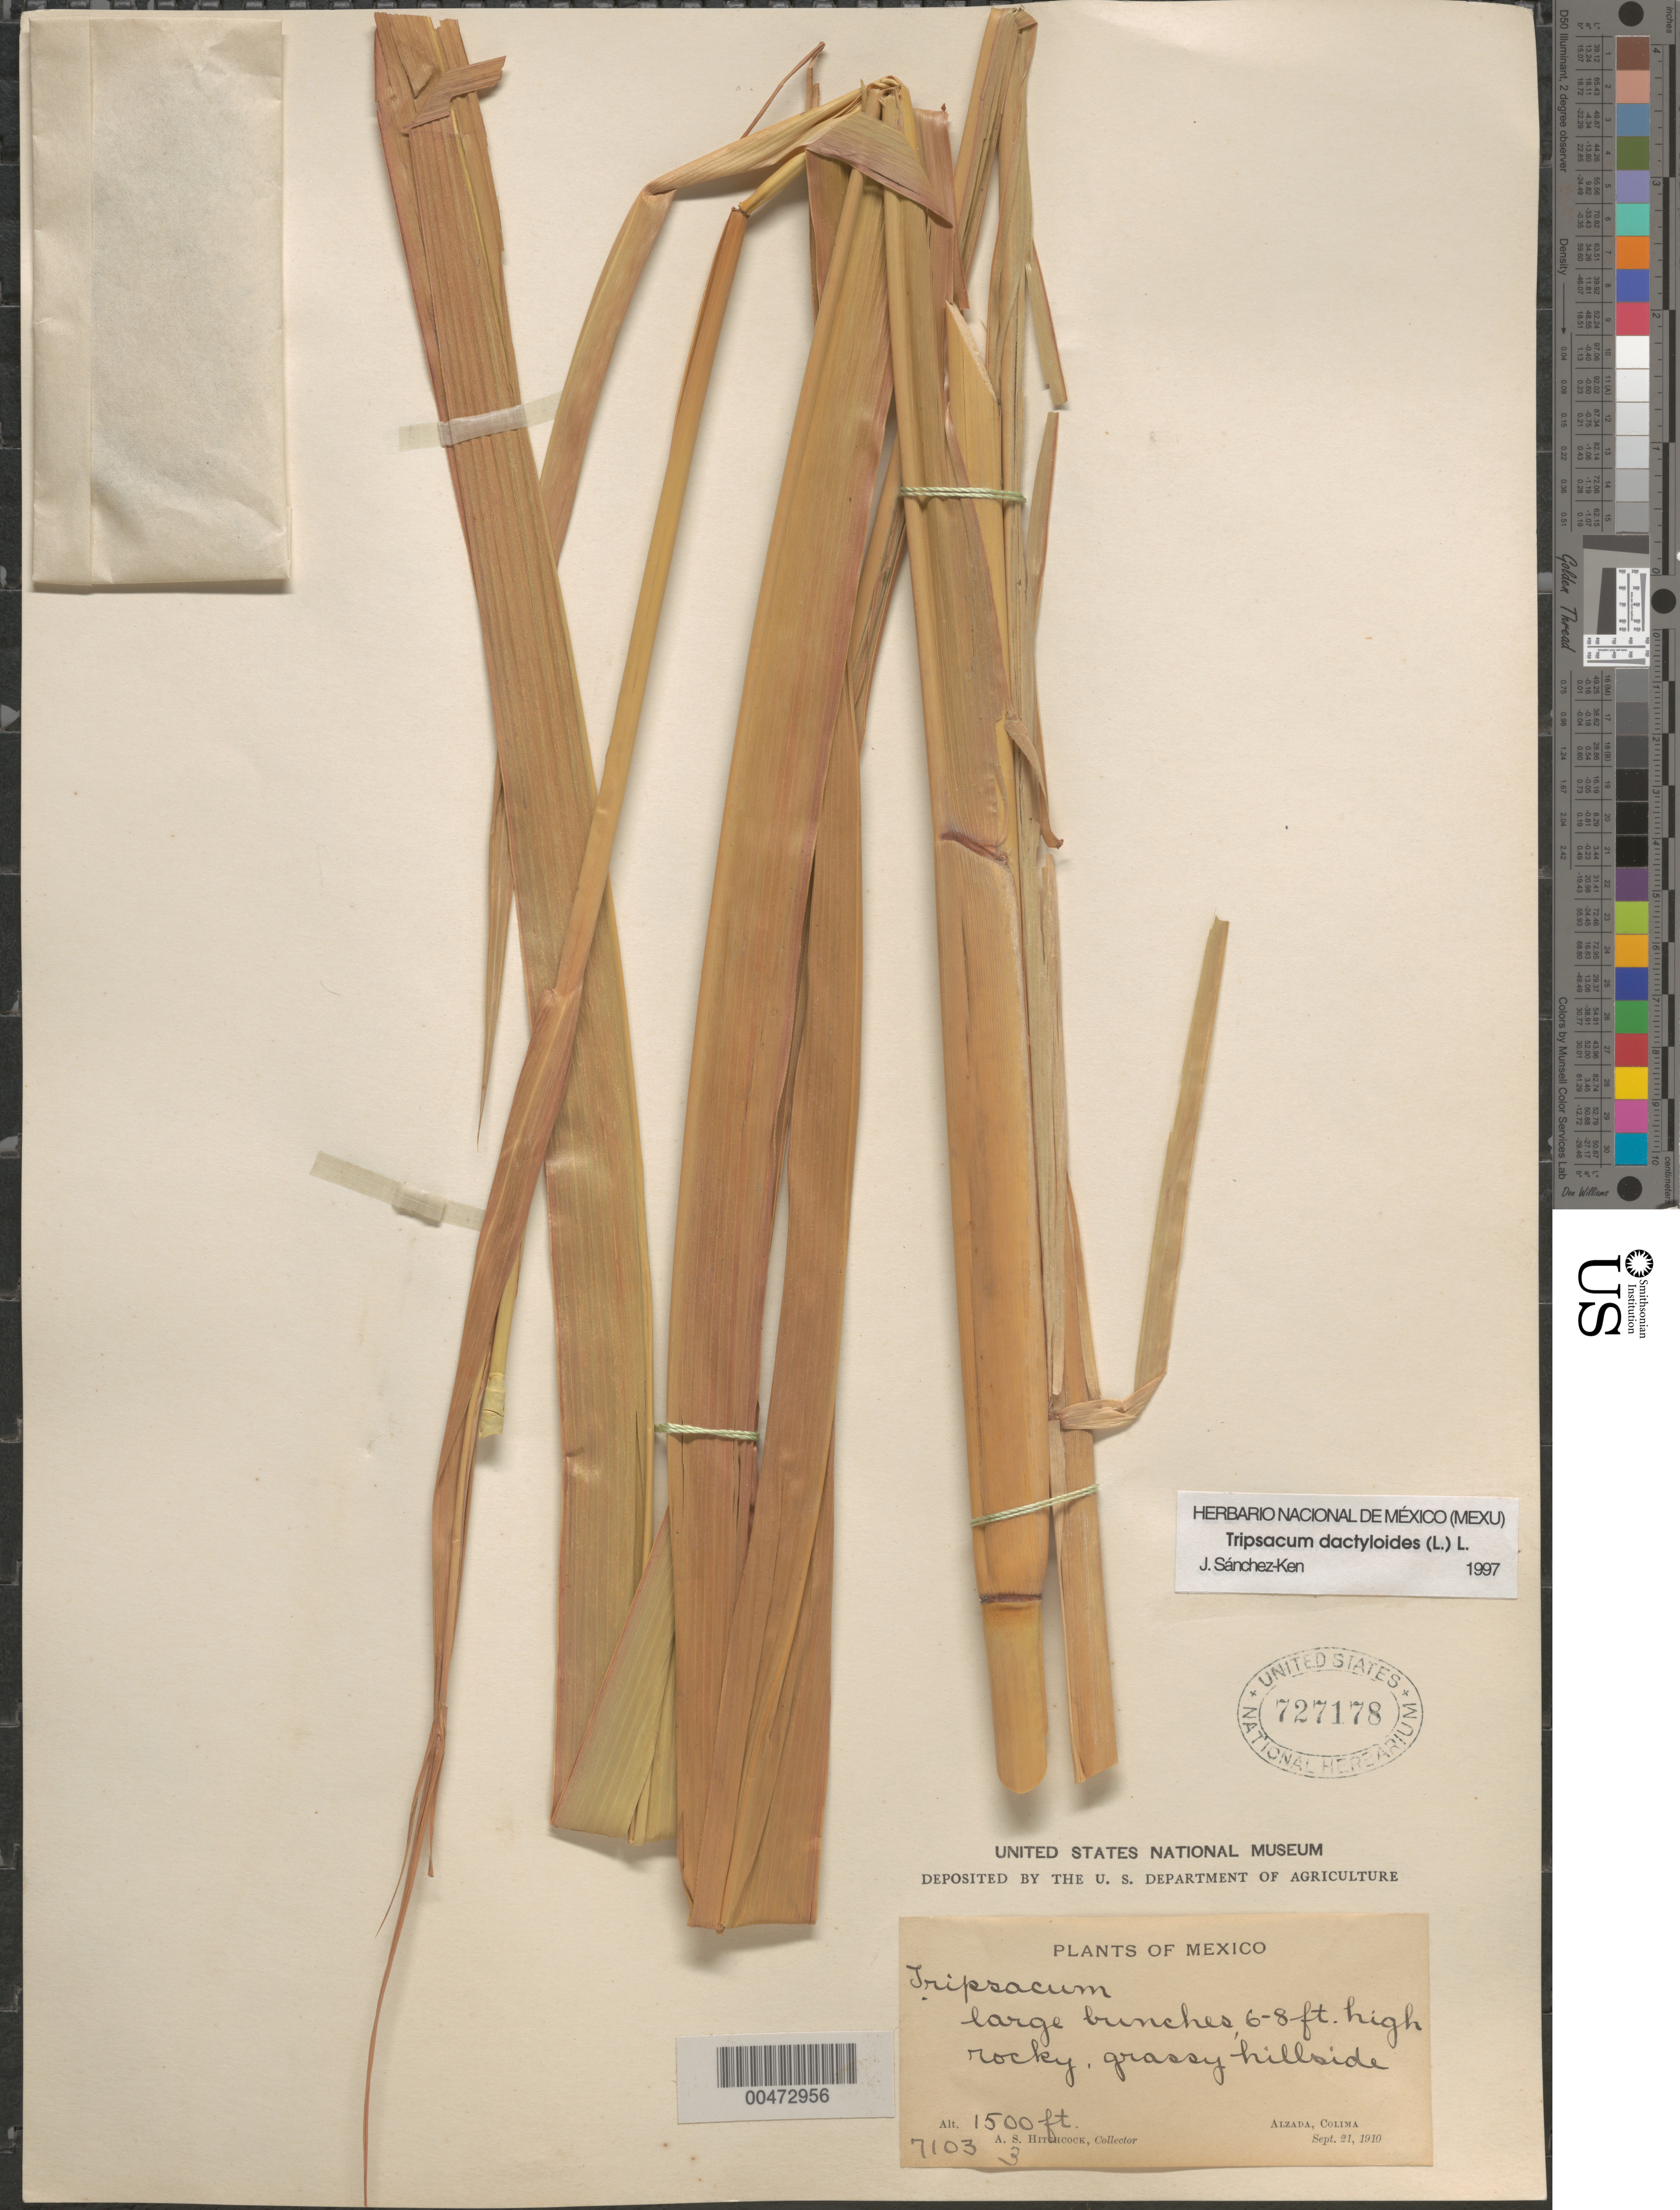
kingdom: Plantae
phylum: Tracheophyta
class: Liliopsida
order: Poales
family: Poaceae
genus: Tripsacum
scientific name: Tripsacum dactyloides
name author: (L.) L.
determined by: Sánchez-Ken, J. G.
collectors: A. S. Hitchcock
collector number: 7103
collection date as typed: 21 Sep 1910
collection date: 1910-09-21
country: Mexico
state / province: Colima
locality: Alzada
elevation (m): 457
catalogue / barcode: US 727178